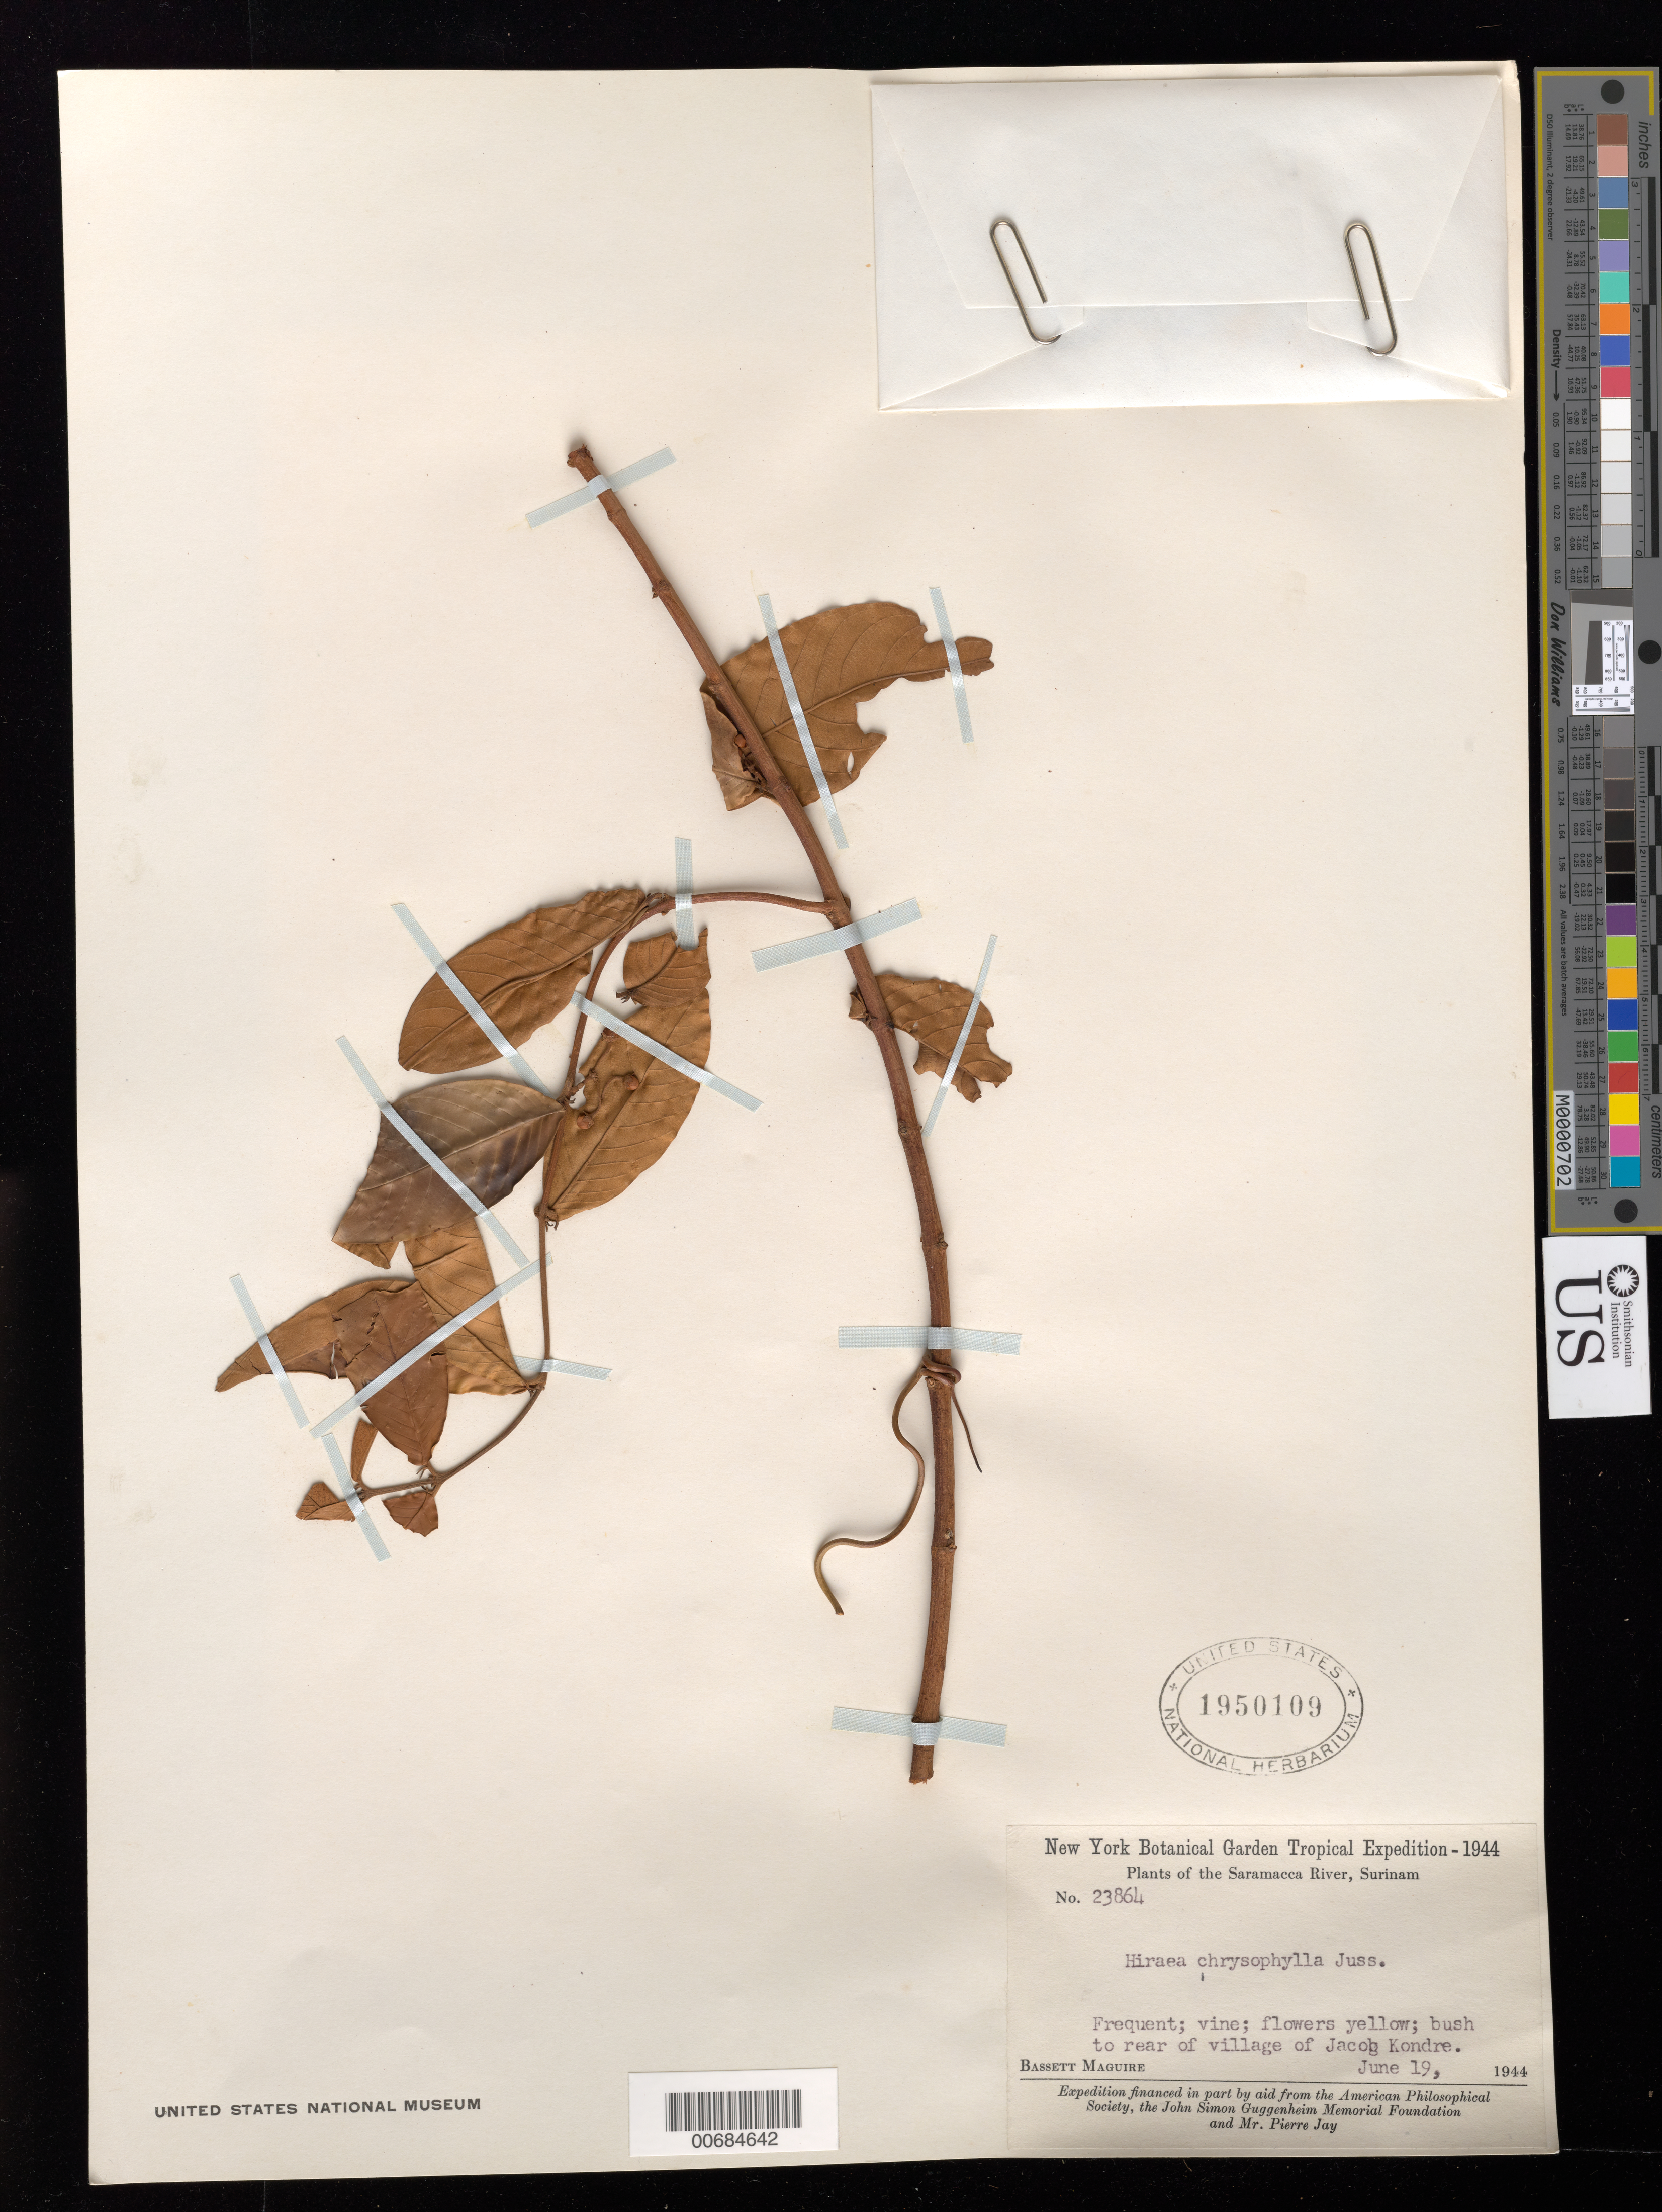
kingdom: Plantae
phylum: Tracheophyta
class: Magnoliopsida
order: Malpighiales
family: Malpighiaceae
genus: Hiraea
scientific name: Hiraea chrysophylla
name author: A. Juss.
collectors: B. Maguire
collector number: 23864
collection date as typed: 19-Jun-44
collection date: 1944-06-19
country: Suriname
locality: Jacob Kondre village, Saramacca River headwaters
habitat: Bush at rear of village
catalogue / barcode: US 1950109